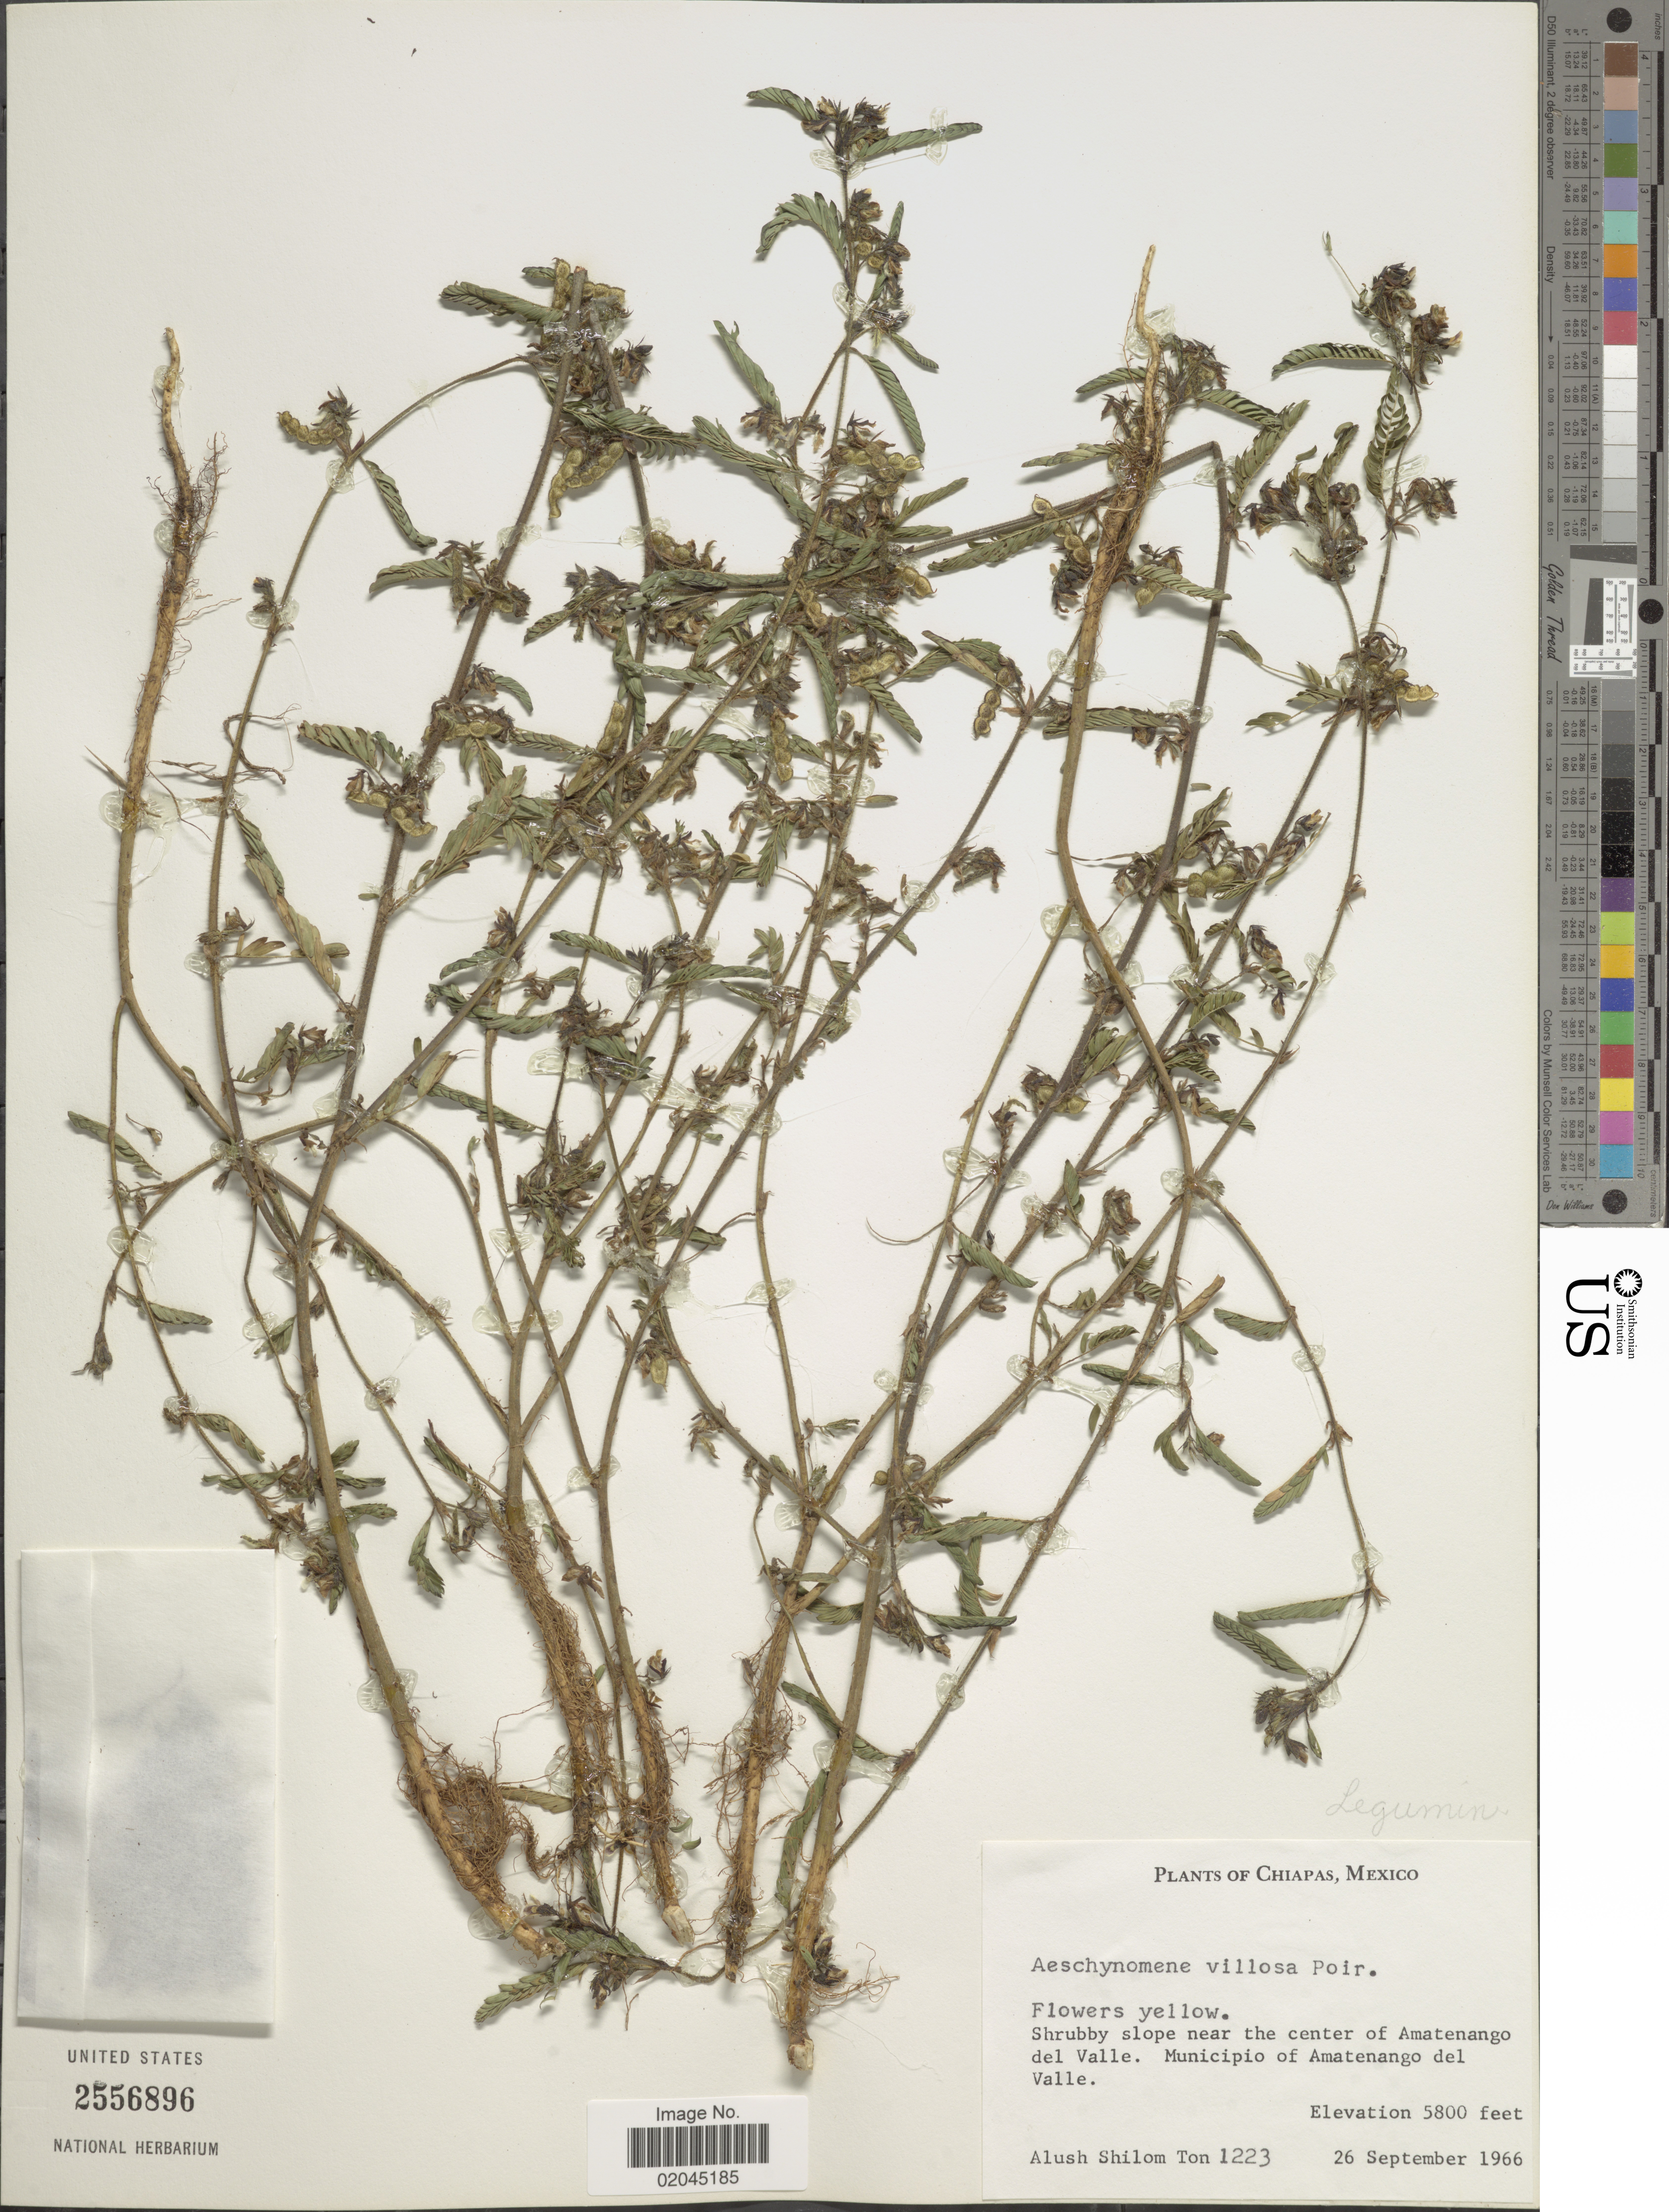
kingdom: Plantae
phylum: Tracheophyta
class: Magnoliopsida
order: Fabales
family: Fabaceae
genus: Aeschynomene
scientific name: Aeschynomene villosa var. longifolia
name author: (Micheli) Rudd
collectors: A. M. Ton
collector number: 1223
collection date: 1966-09-26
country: Mexico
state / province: Chiapas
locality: Shrubby slope near the center of Amatenango del Valle. Municipio of Amatenango del Valle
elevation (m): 1768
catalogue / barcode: US 2556896